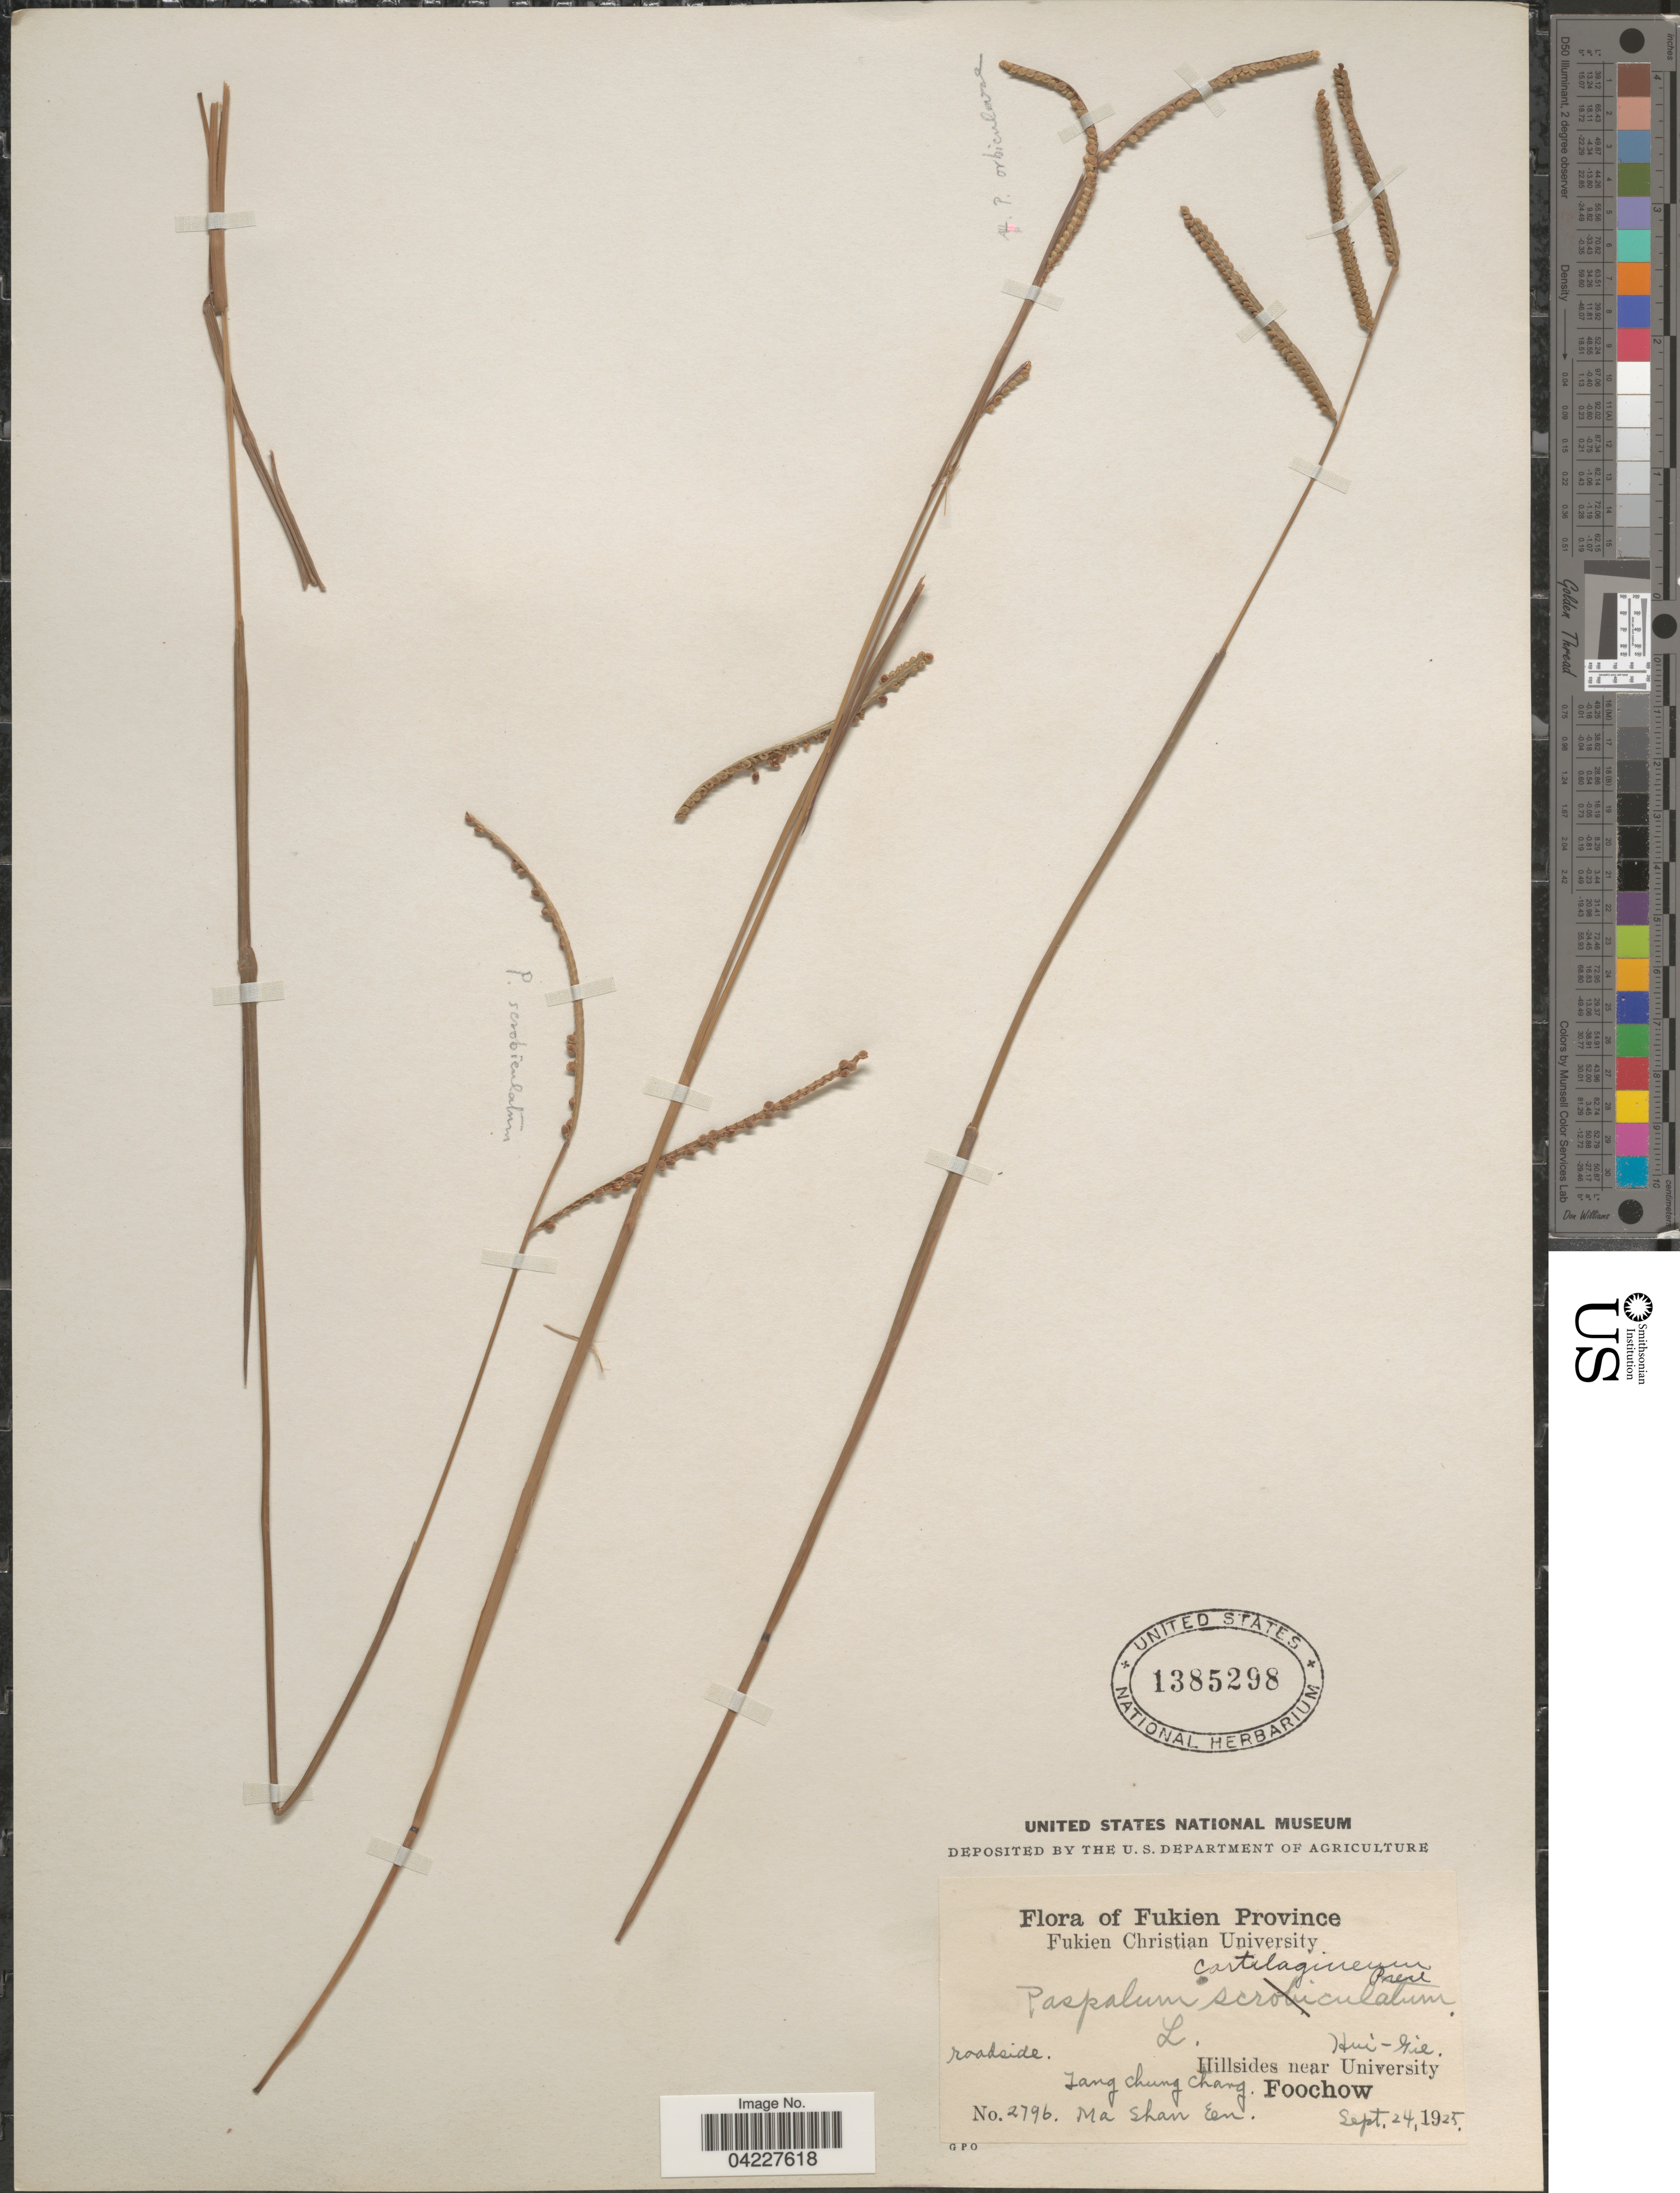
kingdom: Plantae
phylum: Tracheophyta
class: Liliopsida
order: Poales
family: Poaceae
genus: Paspalum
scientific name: Paspalum scrobiculatum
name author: L.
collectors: M. En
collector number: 2796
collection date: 1925-09-24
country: China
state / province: Fujian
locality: Fukien Province. Hui-hie. Hillsides near University. Tanng Chung Chang. Foochow.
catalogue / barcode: US 1385298